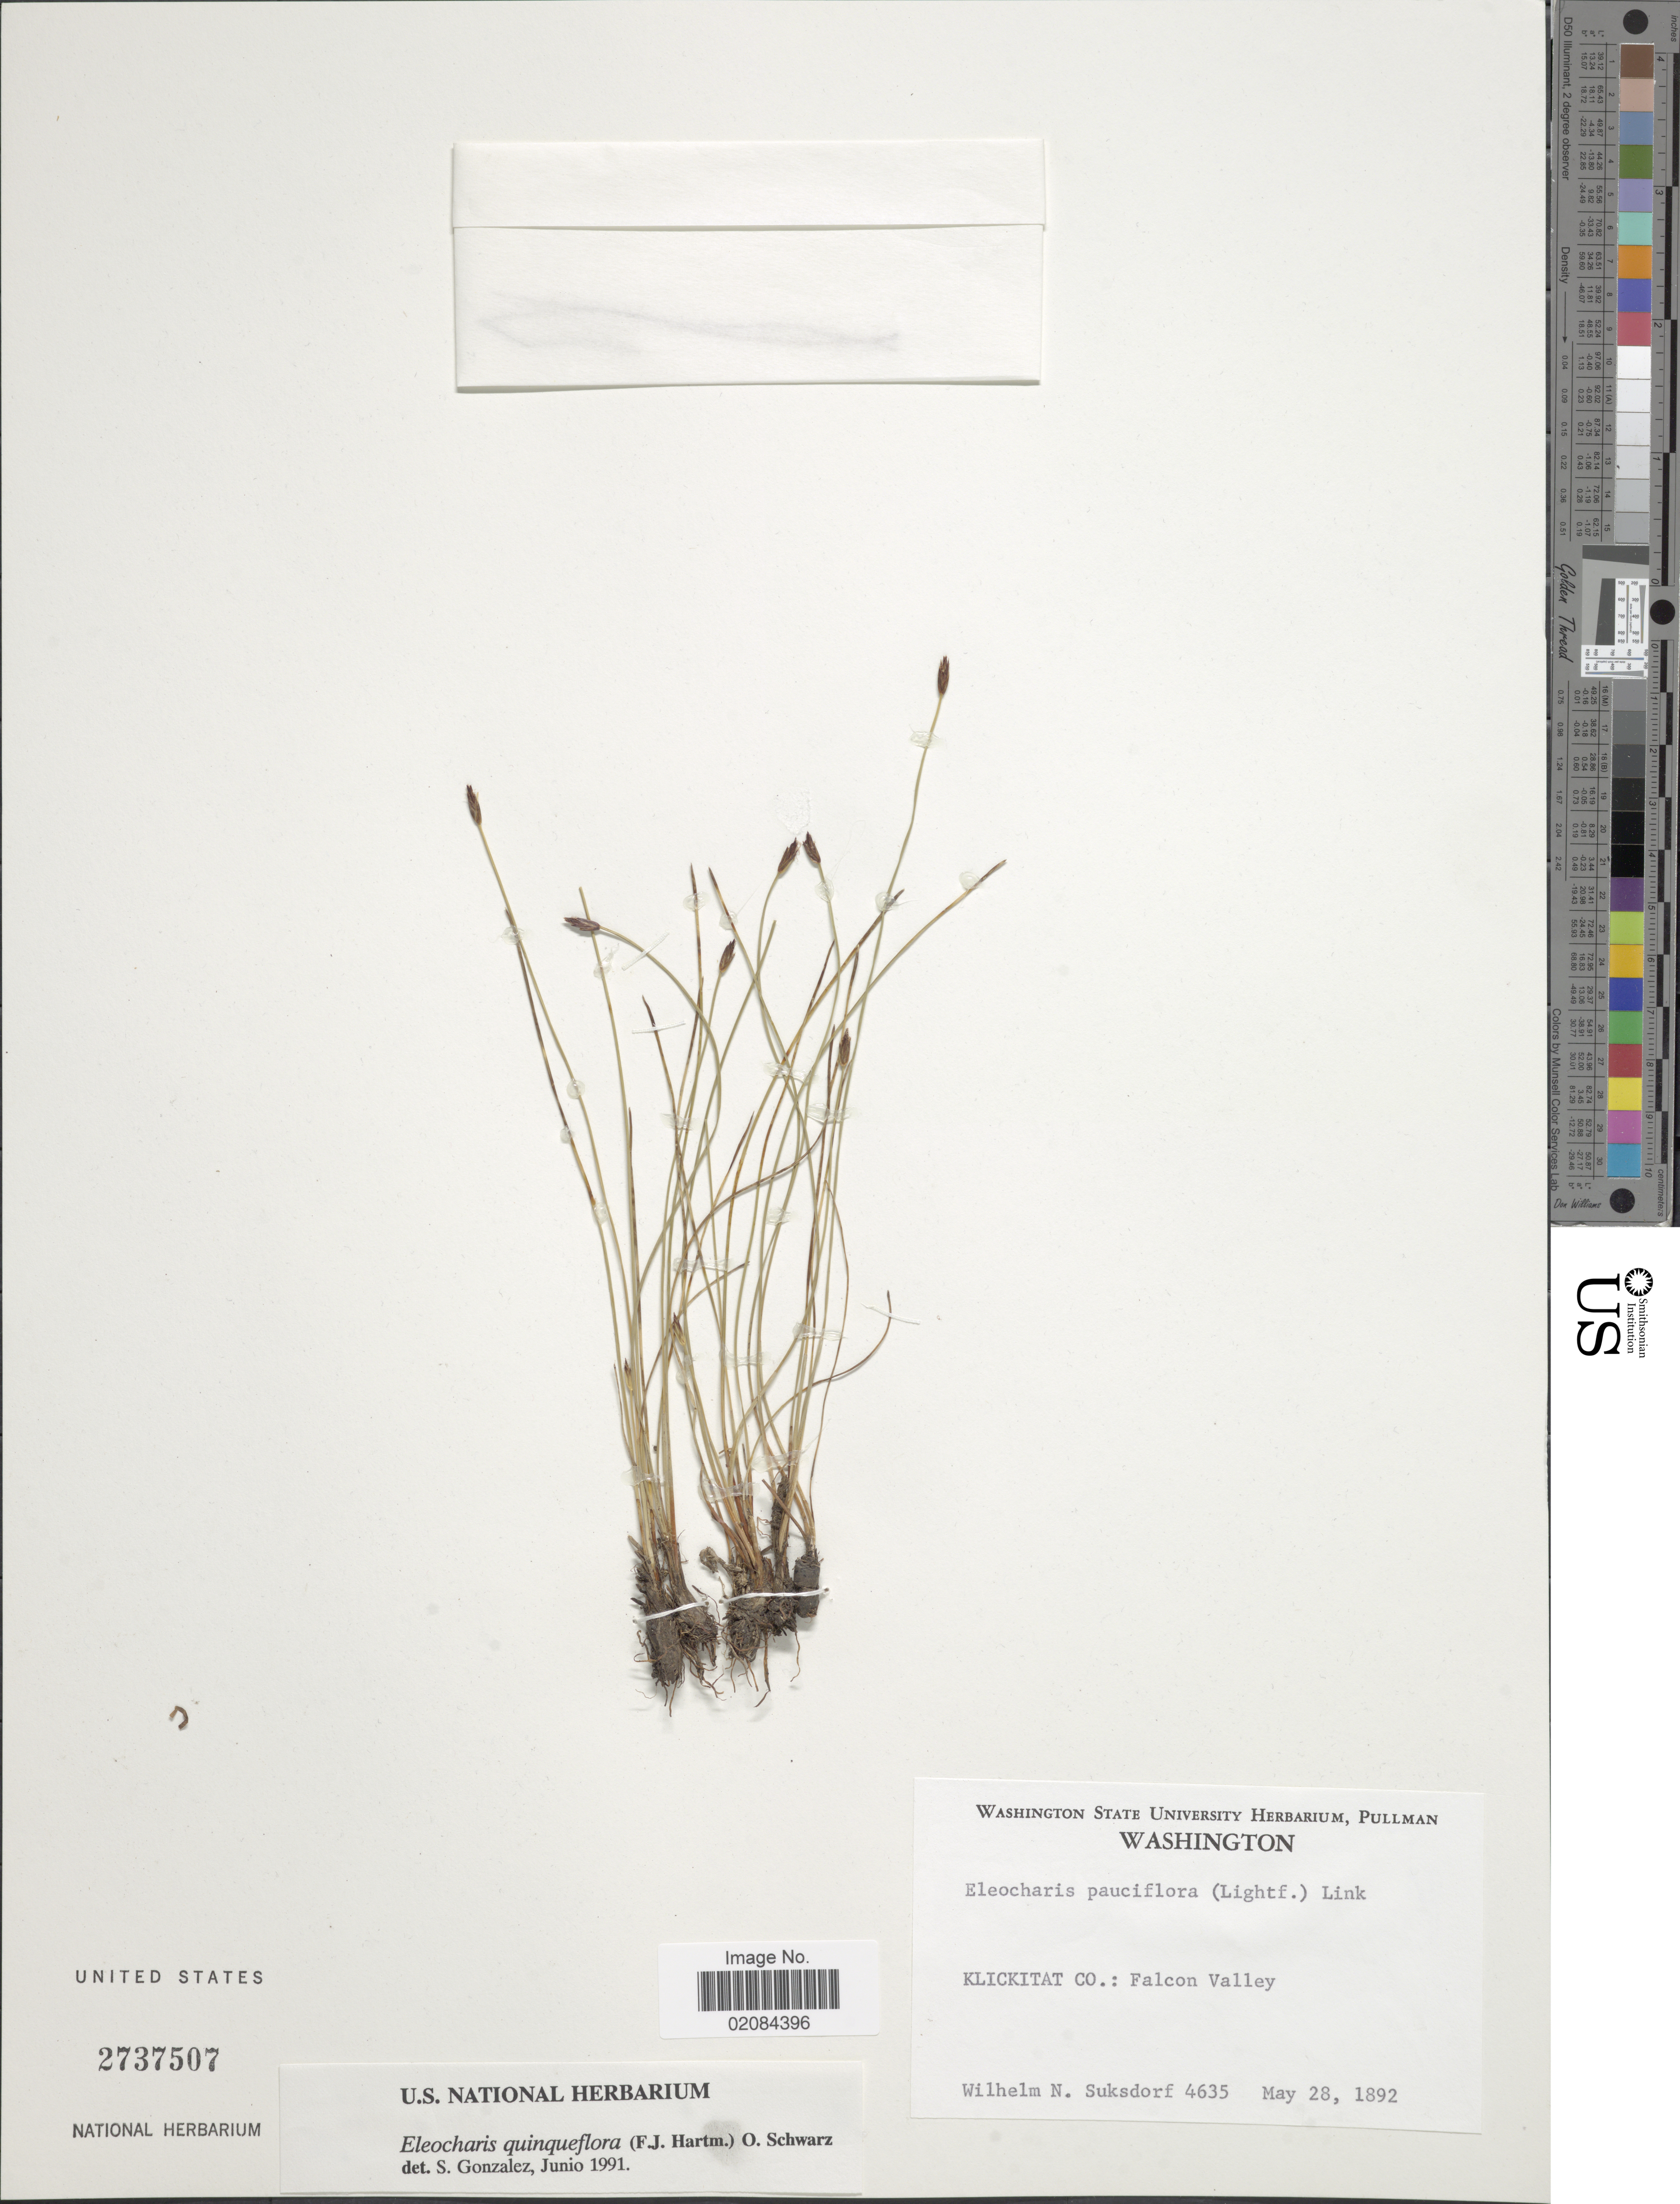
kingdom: Plantae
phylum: Tracheophyta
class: Liliopsida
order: Poales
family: Cyperaceae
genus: Eleocharis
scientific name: Eleocharis quinqueflora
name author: (Hartmann) O. Schwarz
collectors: W. N. Suksdorf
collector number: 4635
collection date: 1892-05-28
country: United States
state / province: Washington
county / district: Klickitat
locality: Klickitata Co.: Falcon Valley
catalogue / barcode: US 2737507